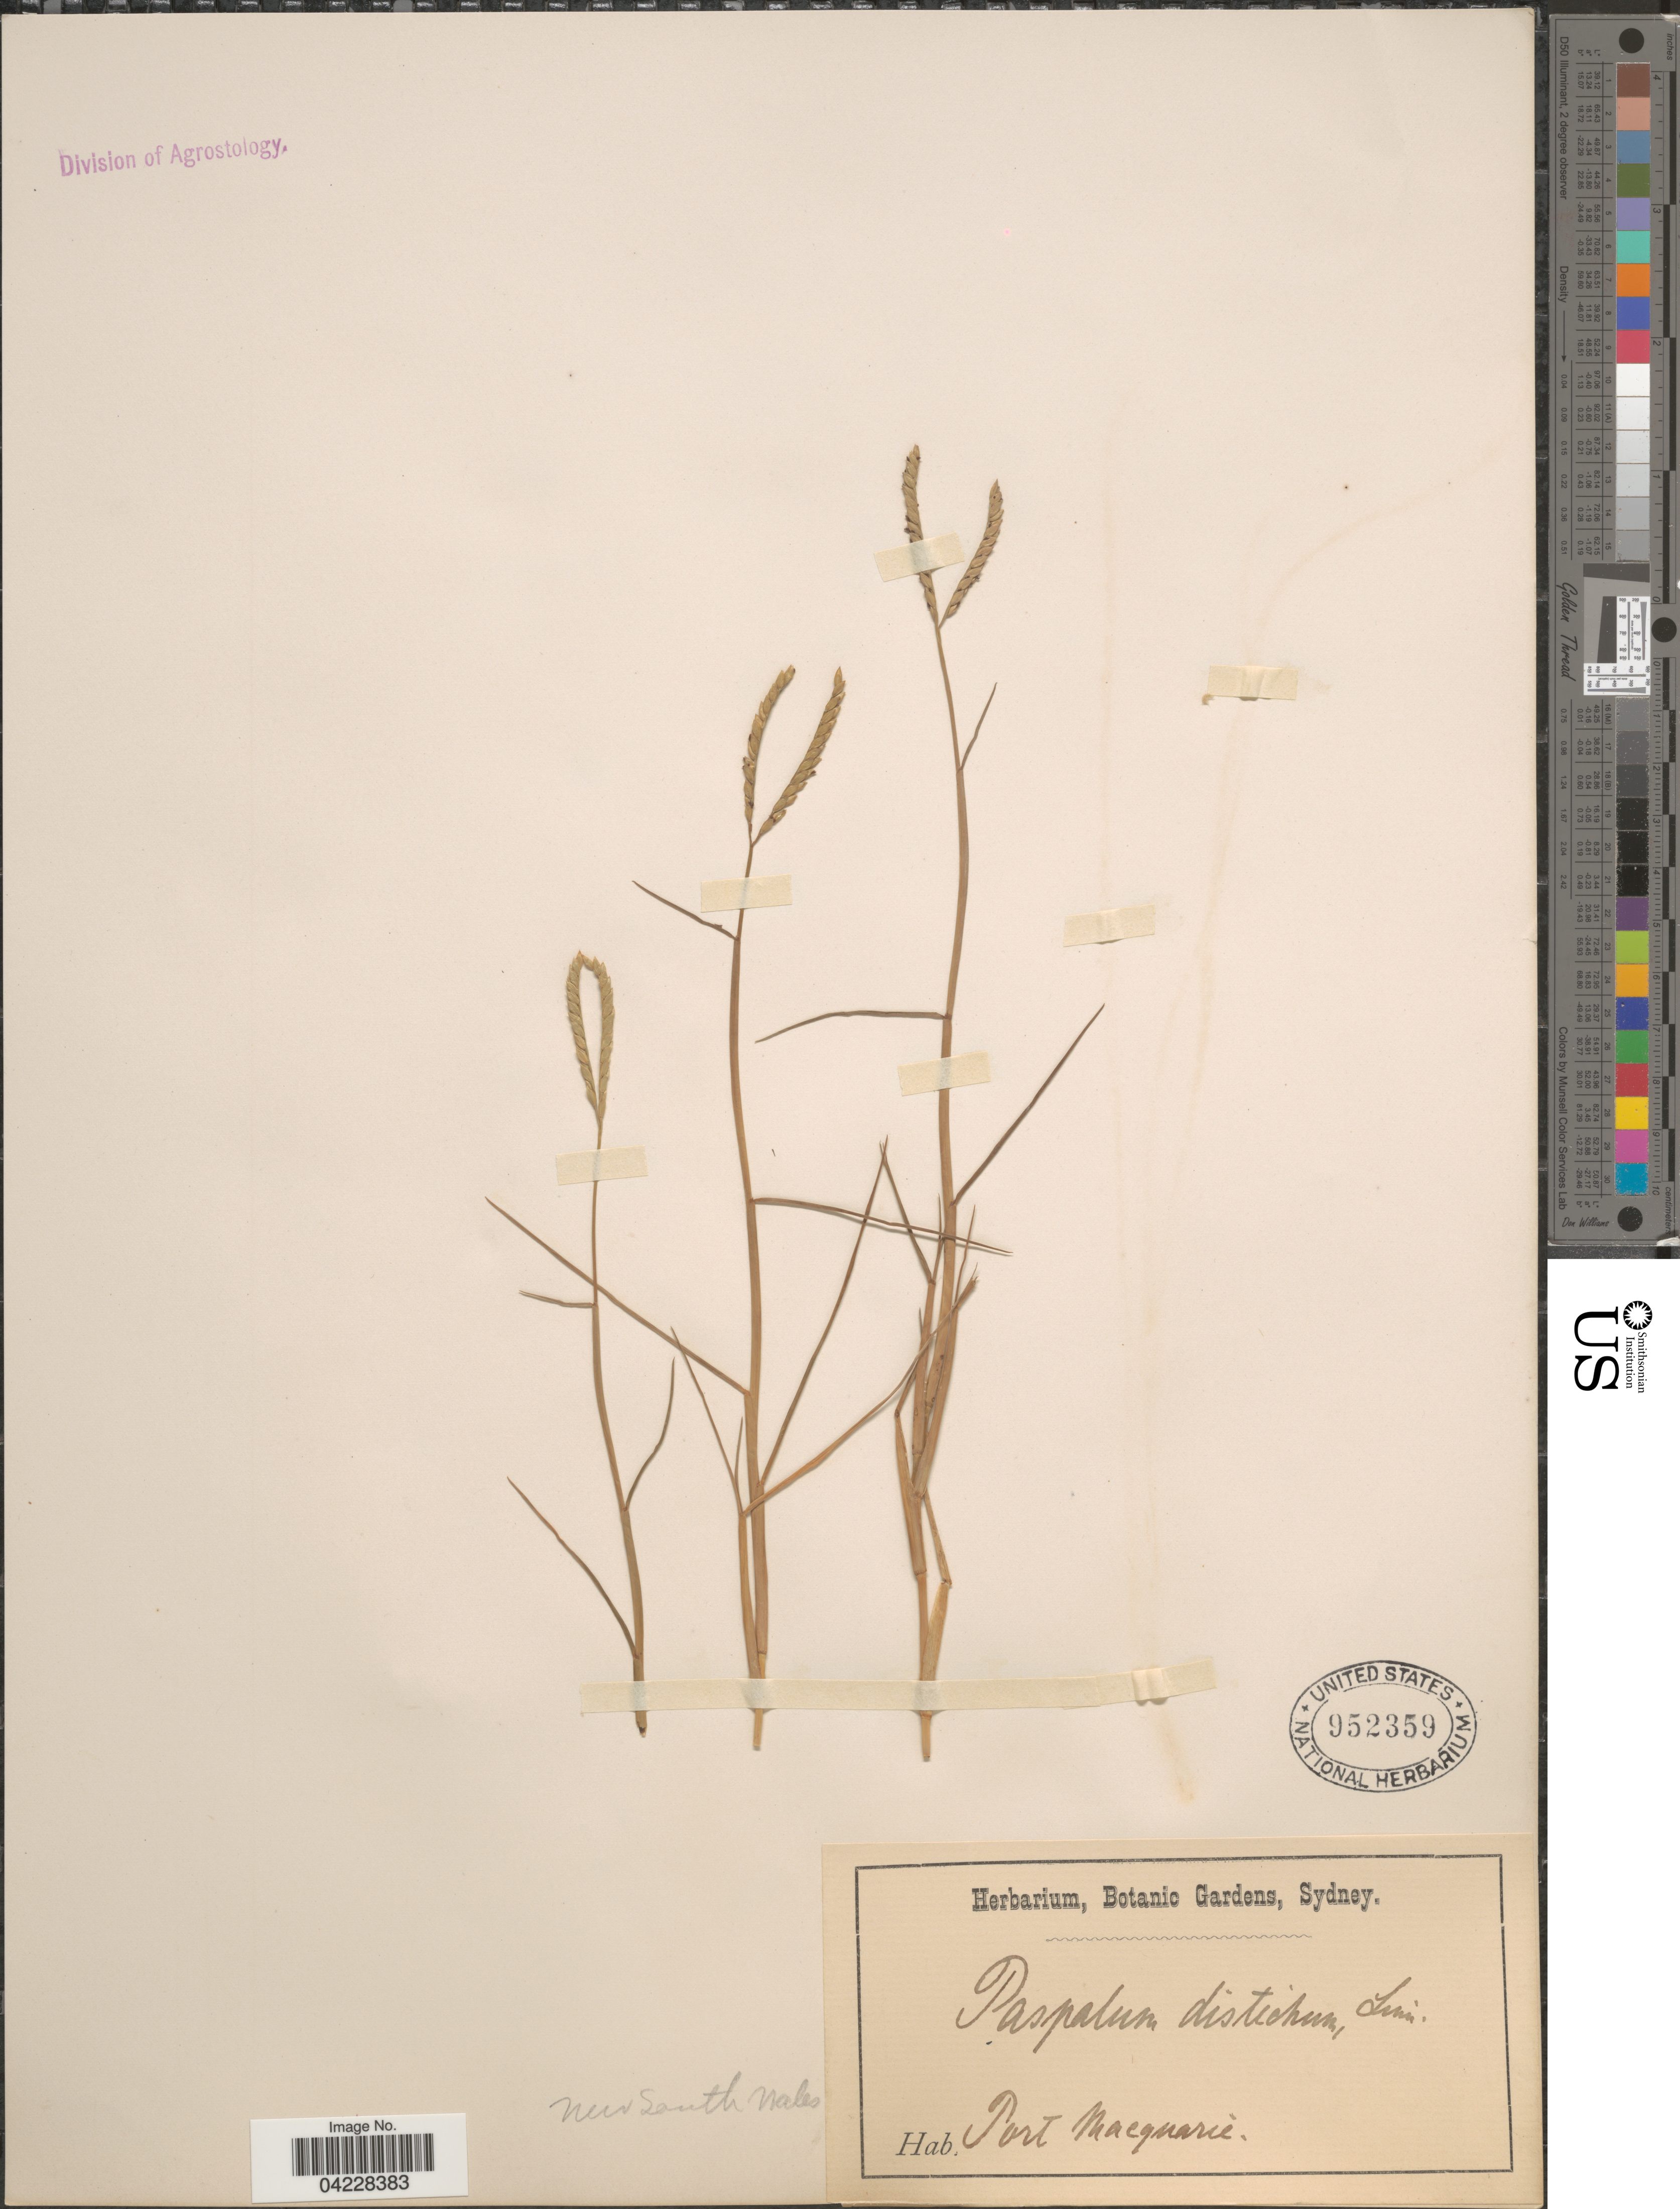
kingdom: Plantae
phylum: Tracheophyta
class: Liliopsida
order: Poales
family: Poaceae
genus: Paspalum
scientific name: Paspalum distichum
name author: L.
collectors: ex herb. Botanic Gardens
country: Australia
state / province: New South Wales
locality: Port Macquarie.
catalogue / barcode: US 952359